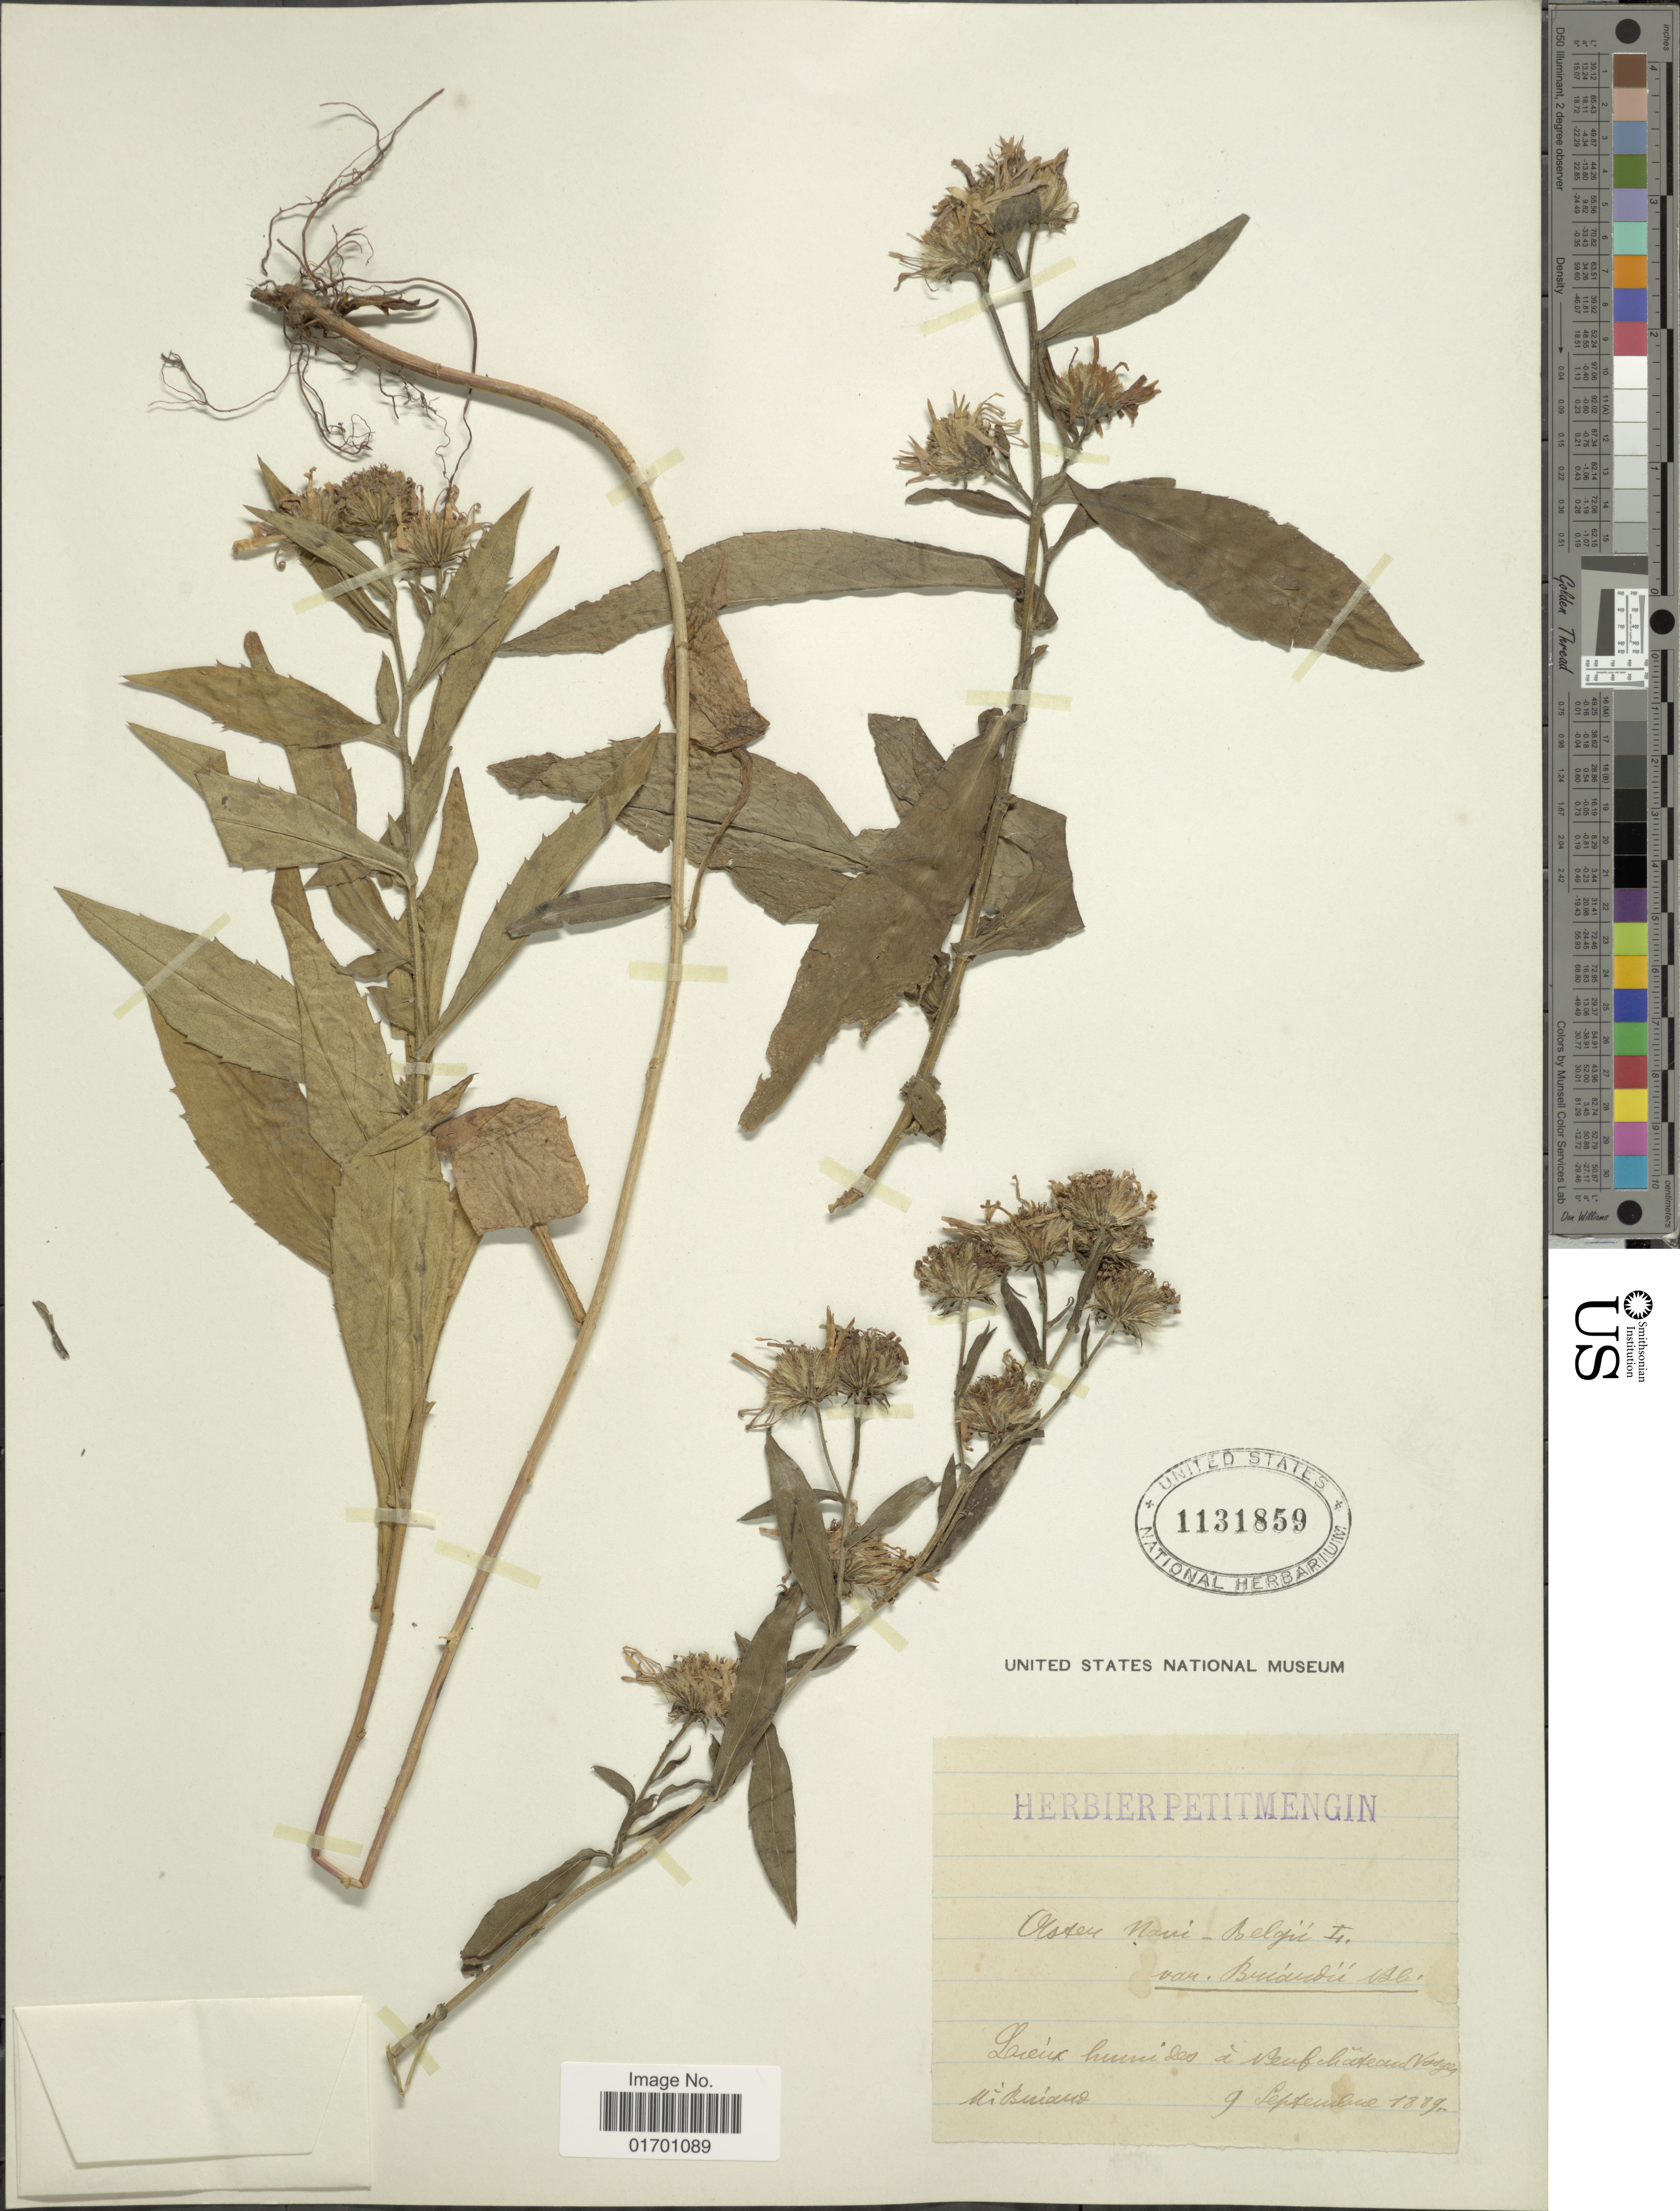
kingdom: Plantae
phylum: Tracheophyta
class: Magnoliopsida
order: Asterales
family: Asteraceae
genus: Symphyotrichum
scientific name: Symphyotrichum novi-belgii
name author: (L.) G.L. Nesom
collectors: ex herb. Petitmengin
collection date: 1889-09-09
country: France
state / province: Grand Est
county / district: Vosges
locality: Larieux humides a Veufeliateau (Vosages) MiBuiand.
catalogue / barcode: US 1131859